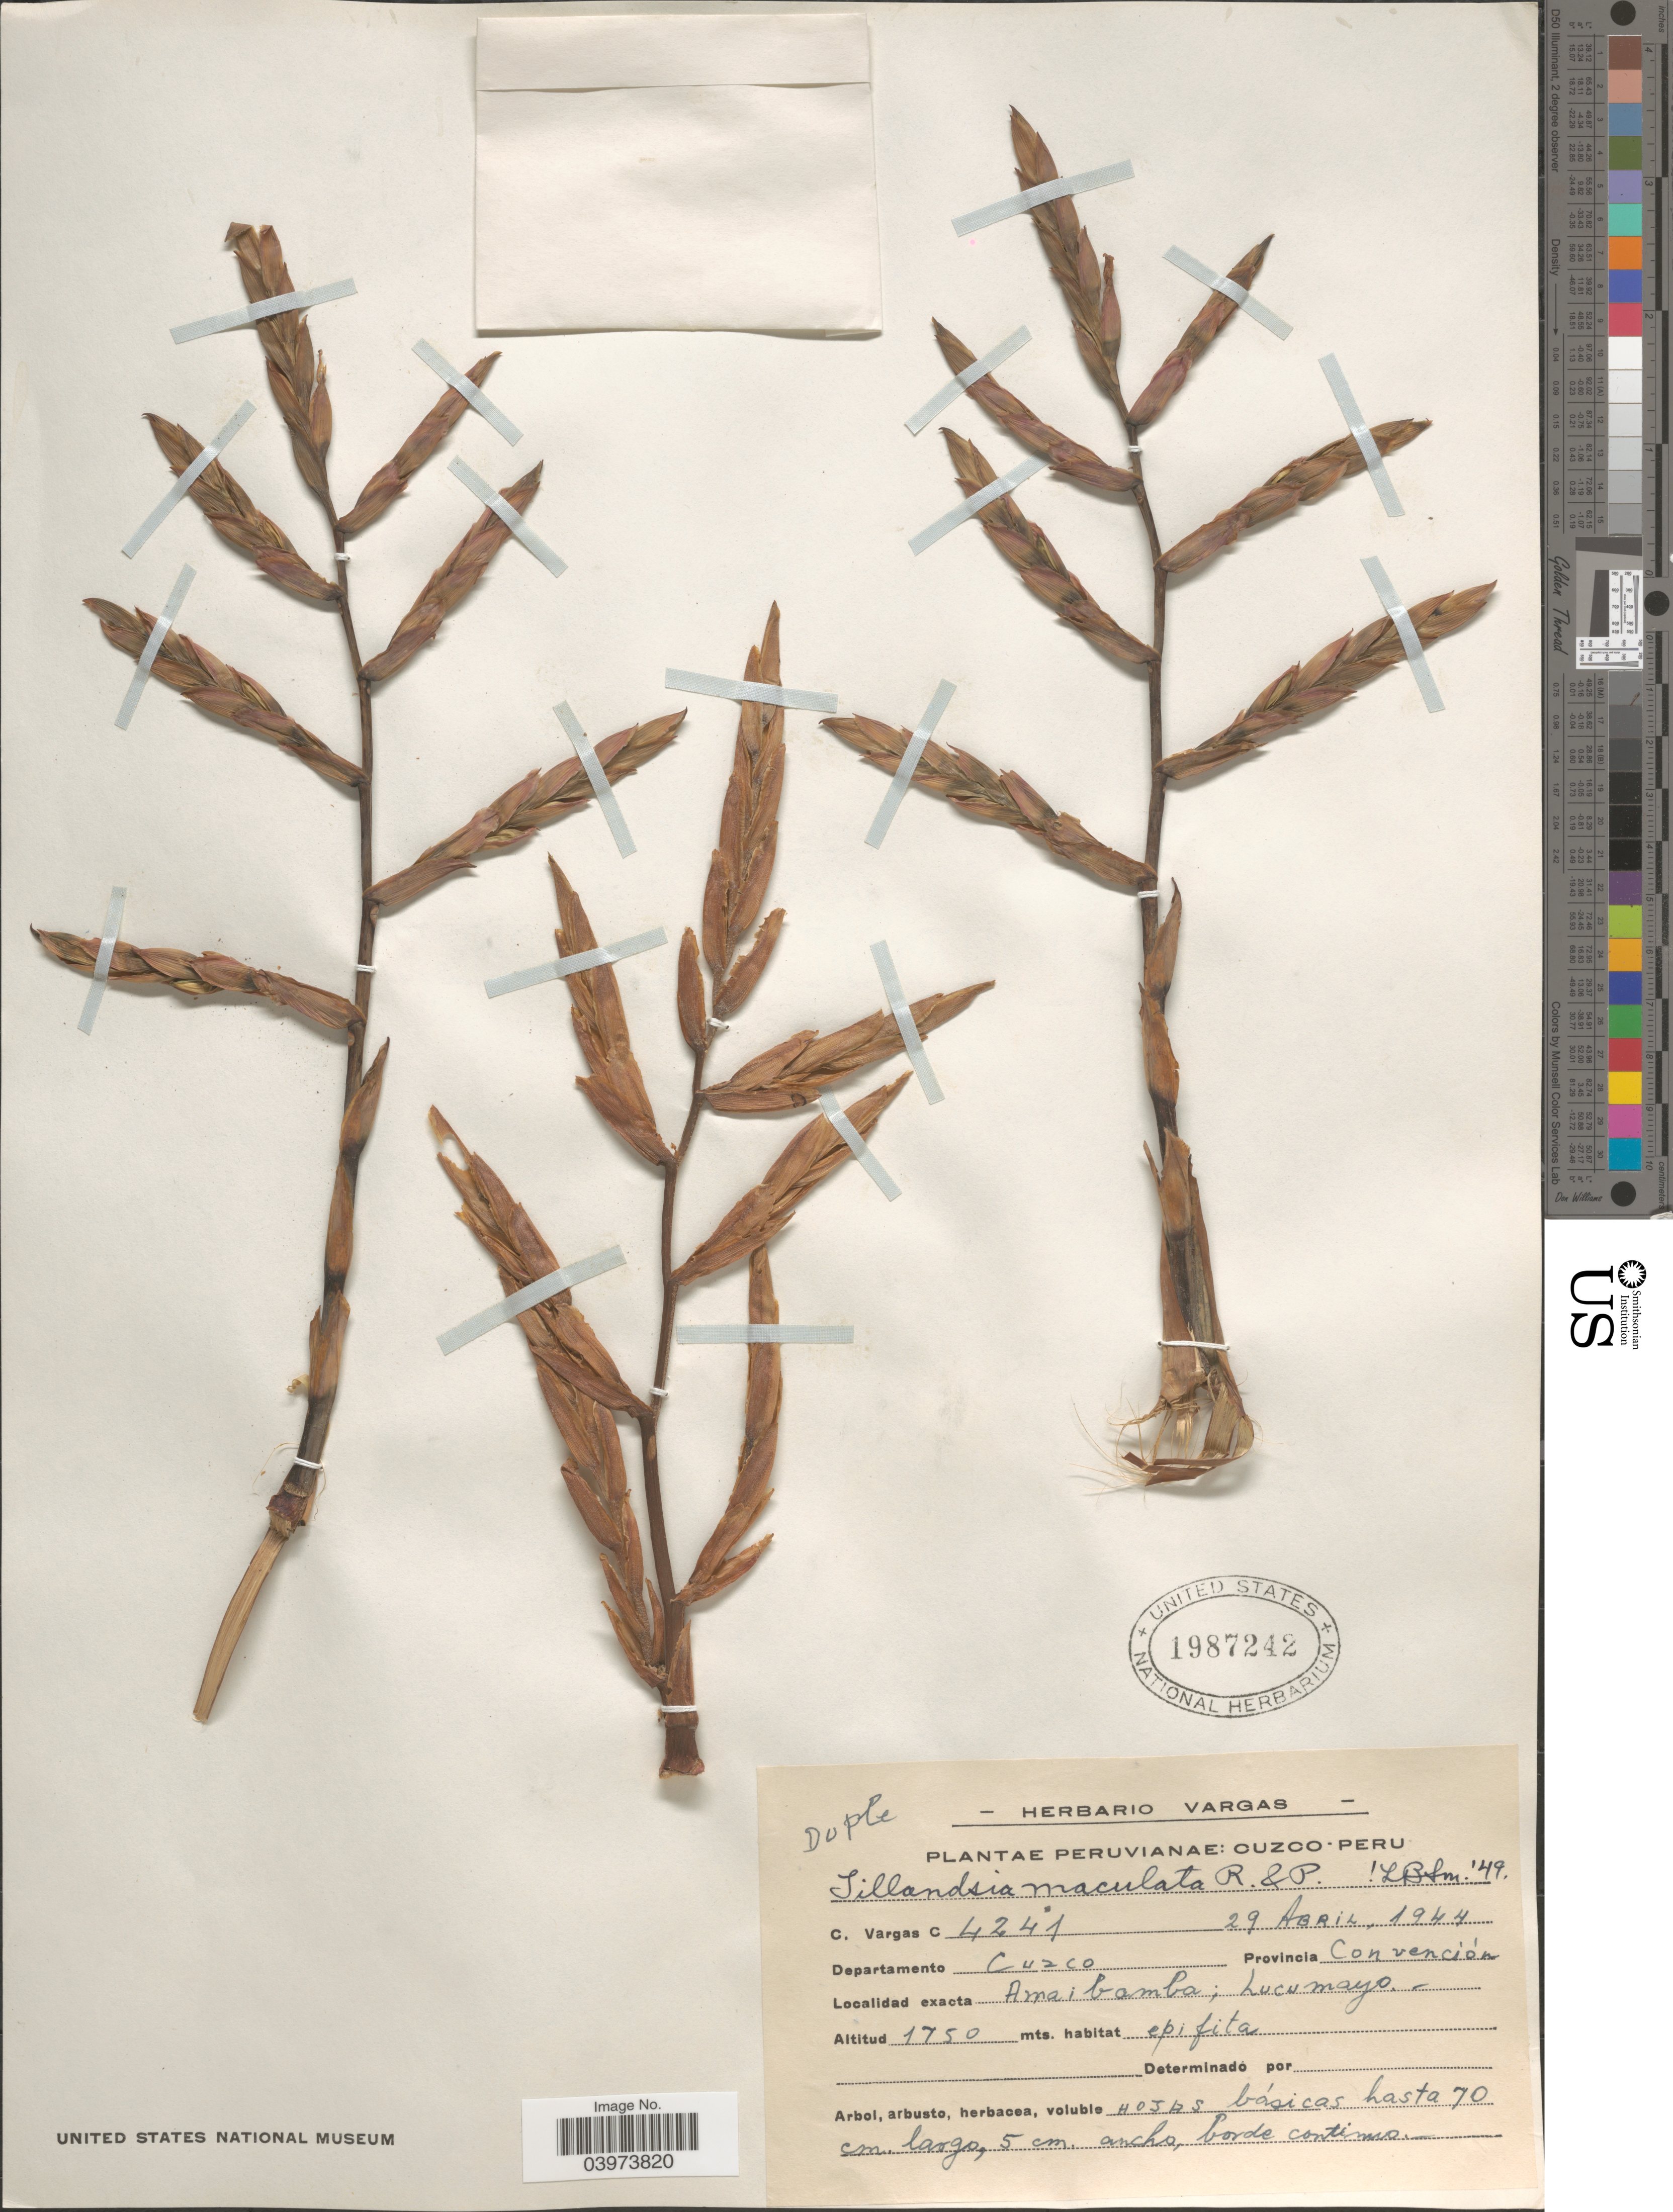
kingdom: Plantae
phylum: Tracheophyta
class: Liliopsida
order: Poales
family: Bromeliaceae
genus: Tillandsia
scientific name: Tillandsia maculata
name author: Ruiz & Pav.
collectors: C. Vargas Calderón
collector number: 4241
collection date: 1944-04-29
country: Peru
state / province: Cusco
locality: Departamento Cuzco. Provincia Convención. Amaibamba; Lucumayo.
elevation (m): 1750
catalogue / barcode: US 1987242